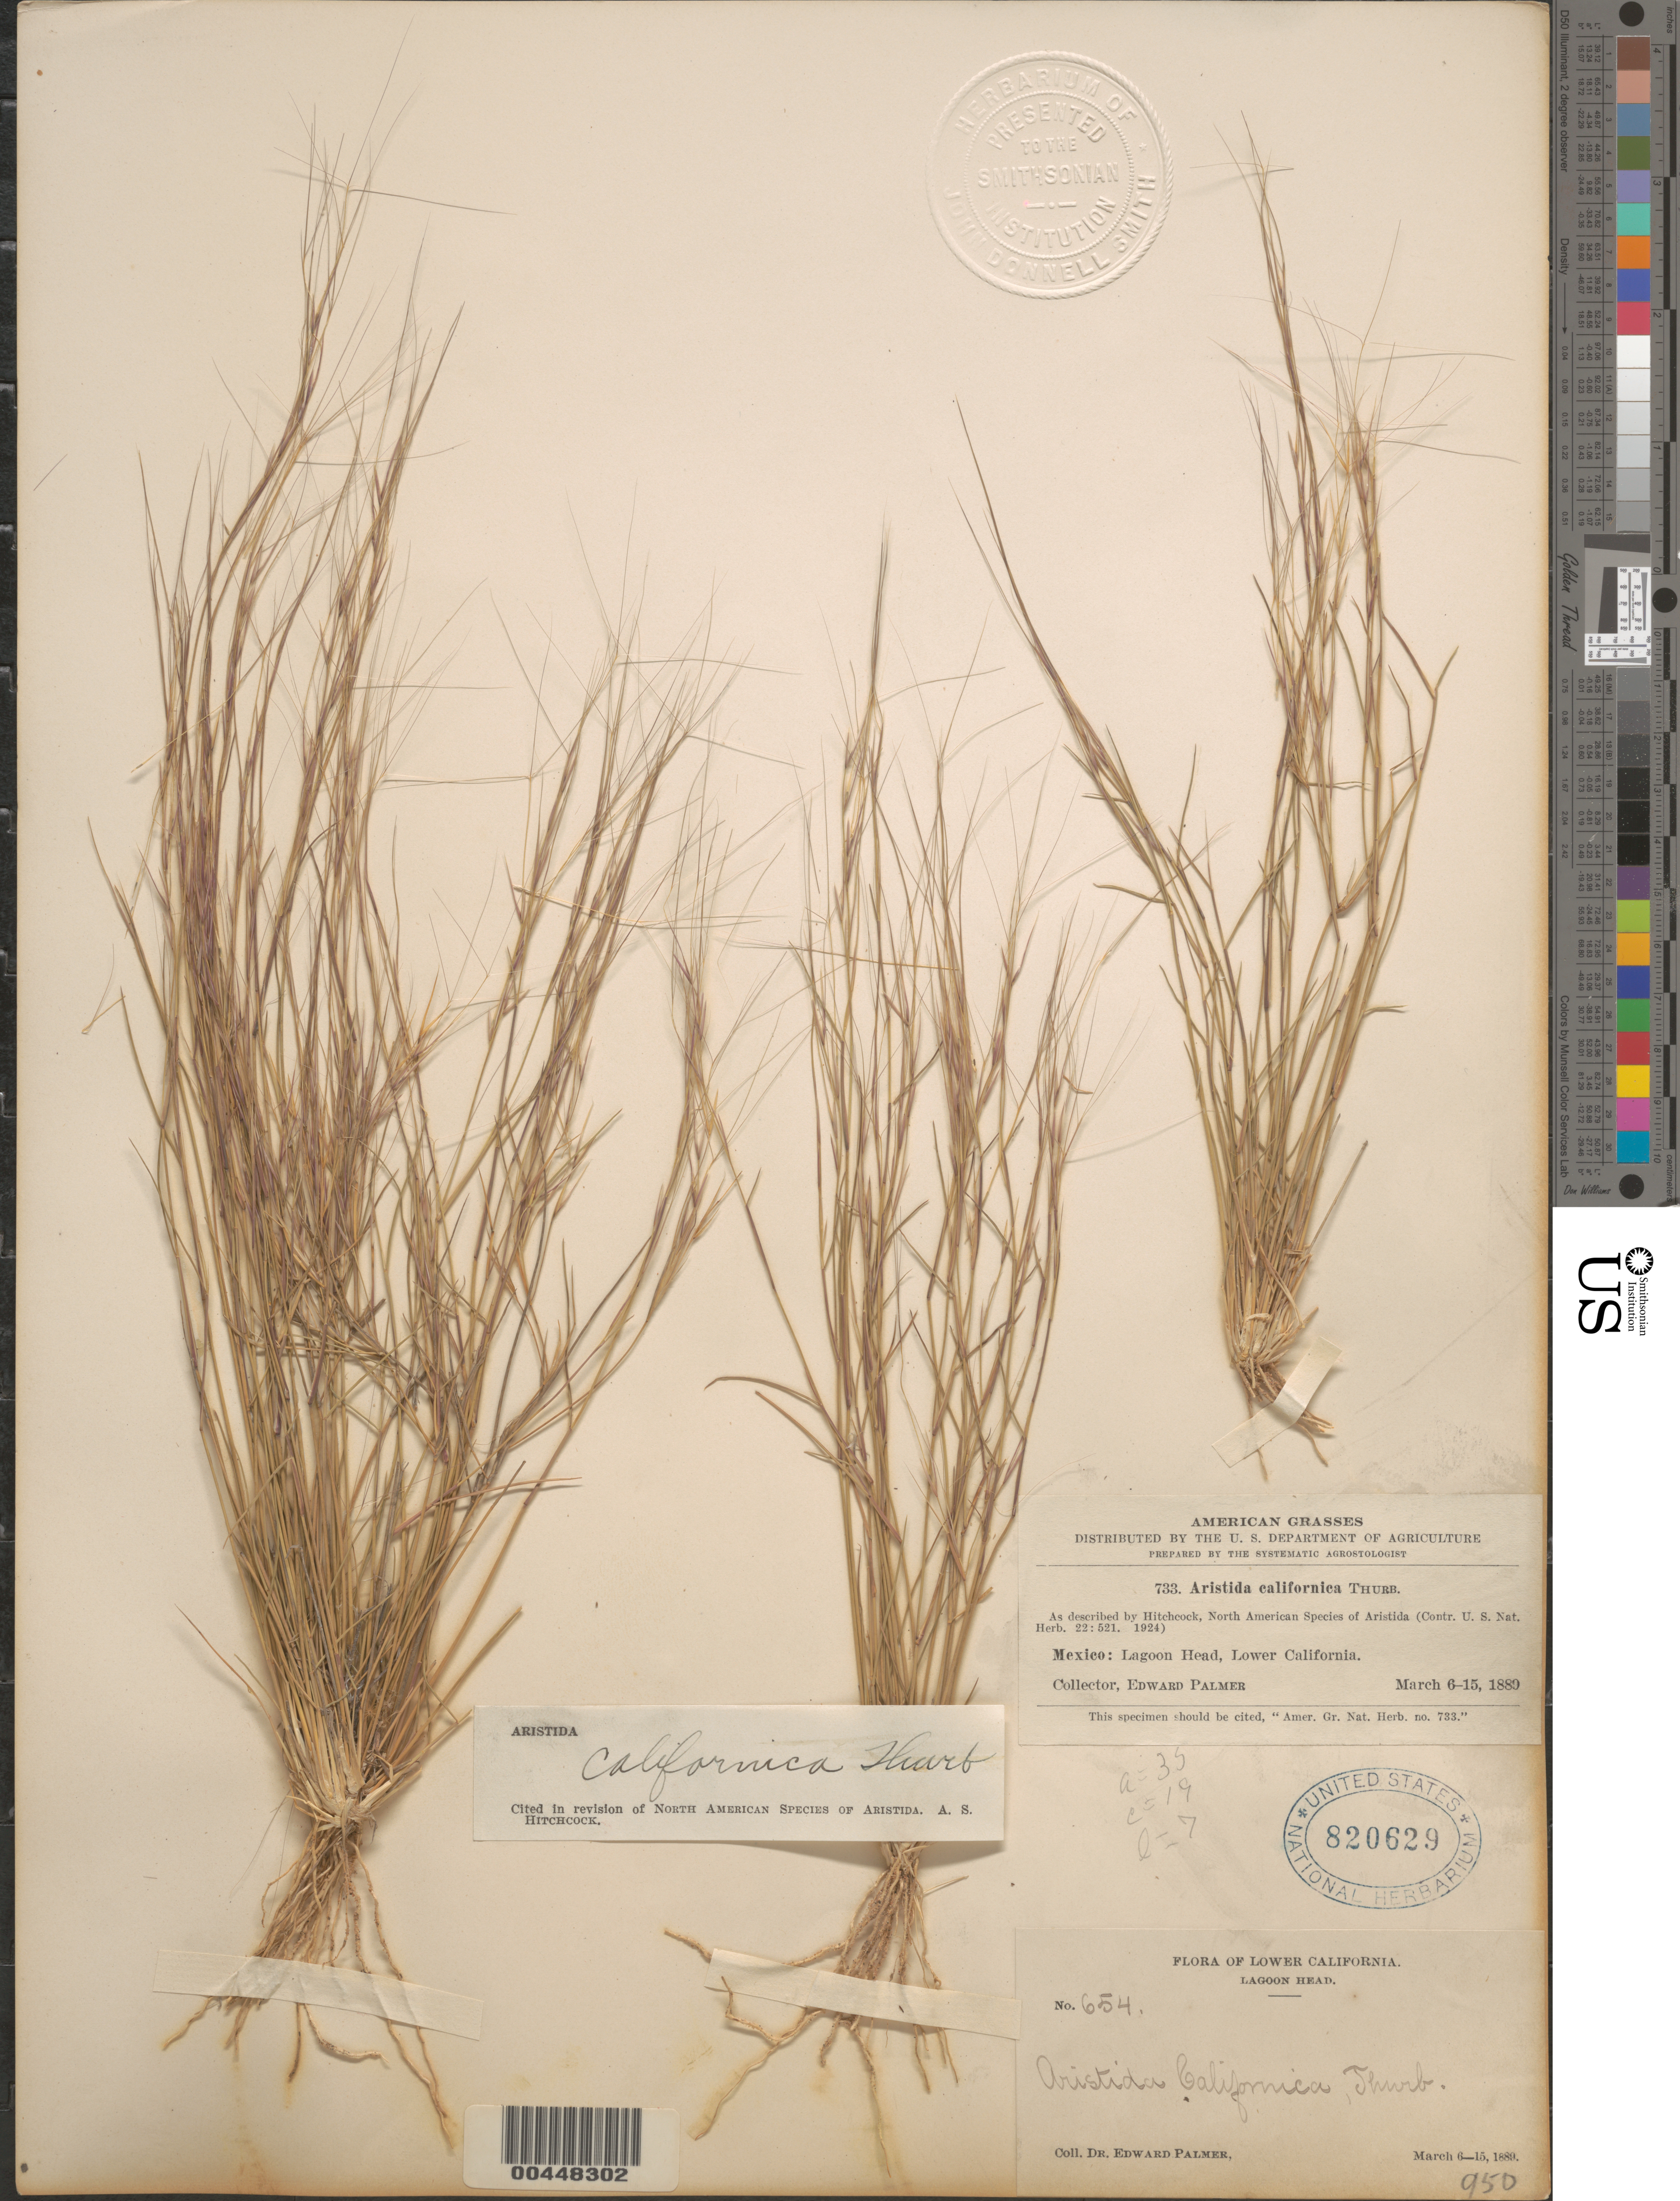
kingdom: Plantae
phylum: Tracheophyta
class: Liliopsida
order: Poales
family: Poaceae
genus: Aristida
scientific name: Aristida californica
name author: Thurb. in S. Watson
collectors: E. Palmer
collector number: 654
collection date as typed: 6 Mar 1880 to 15 Mar 1880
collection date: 1880-03-06/1880-03-15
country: Mexico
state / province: Baja California Norte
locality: Lagoon Head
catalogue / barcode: US 820629